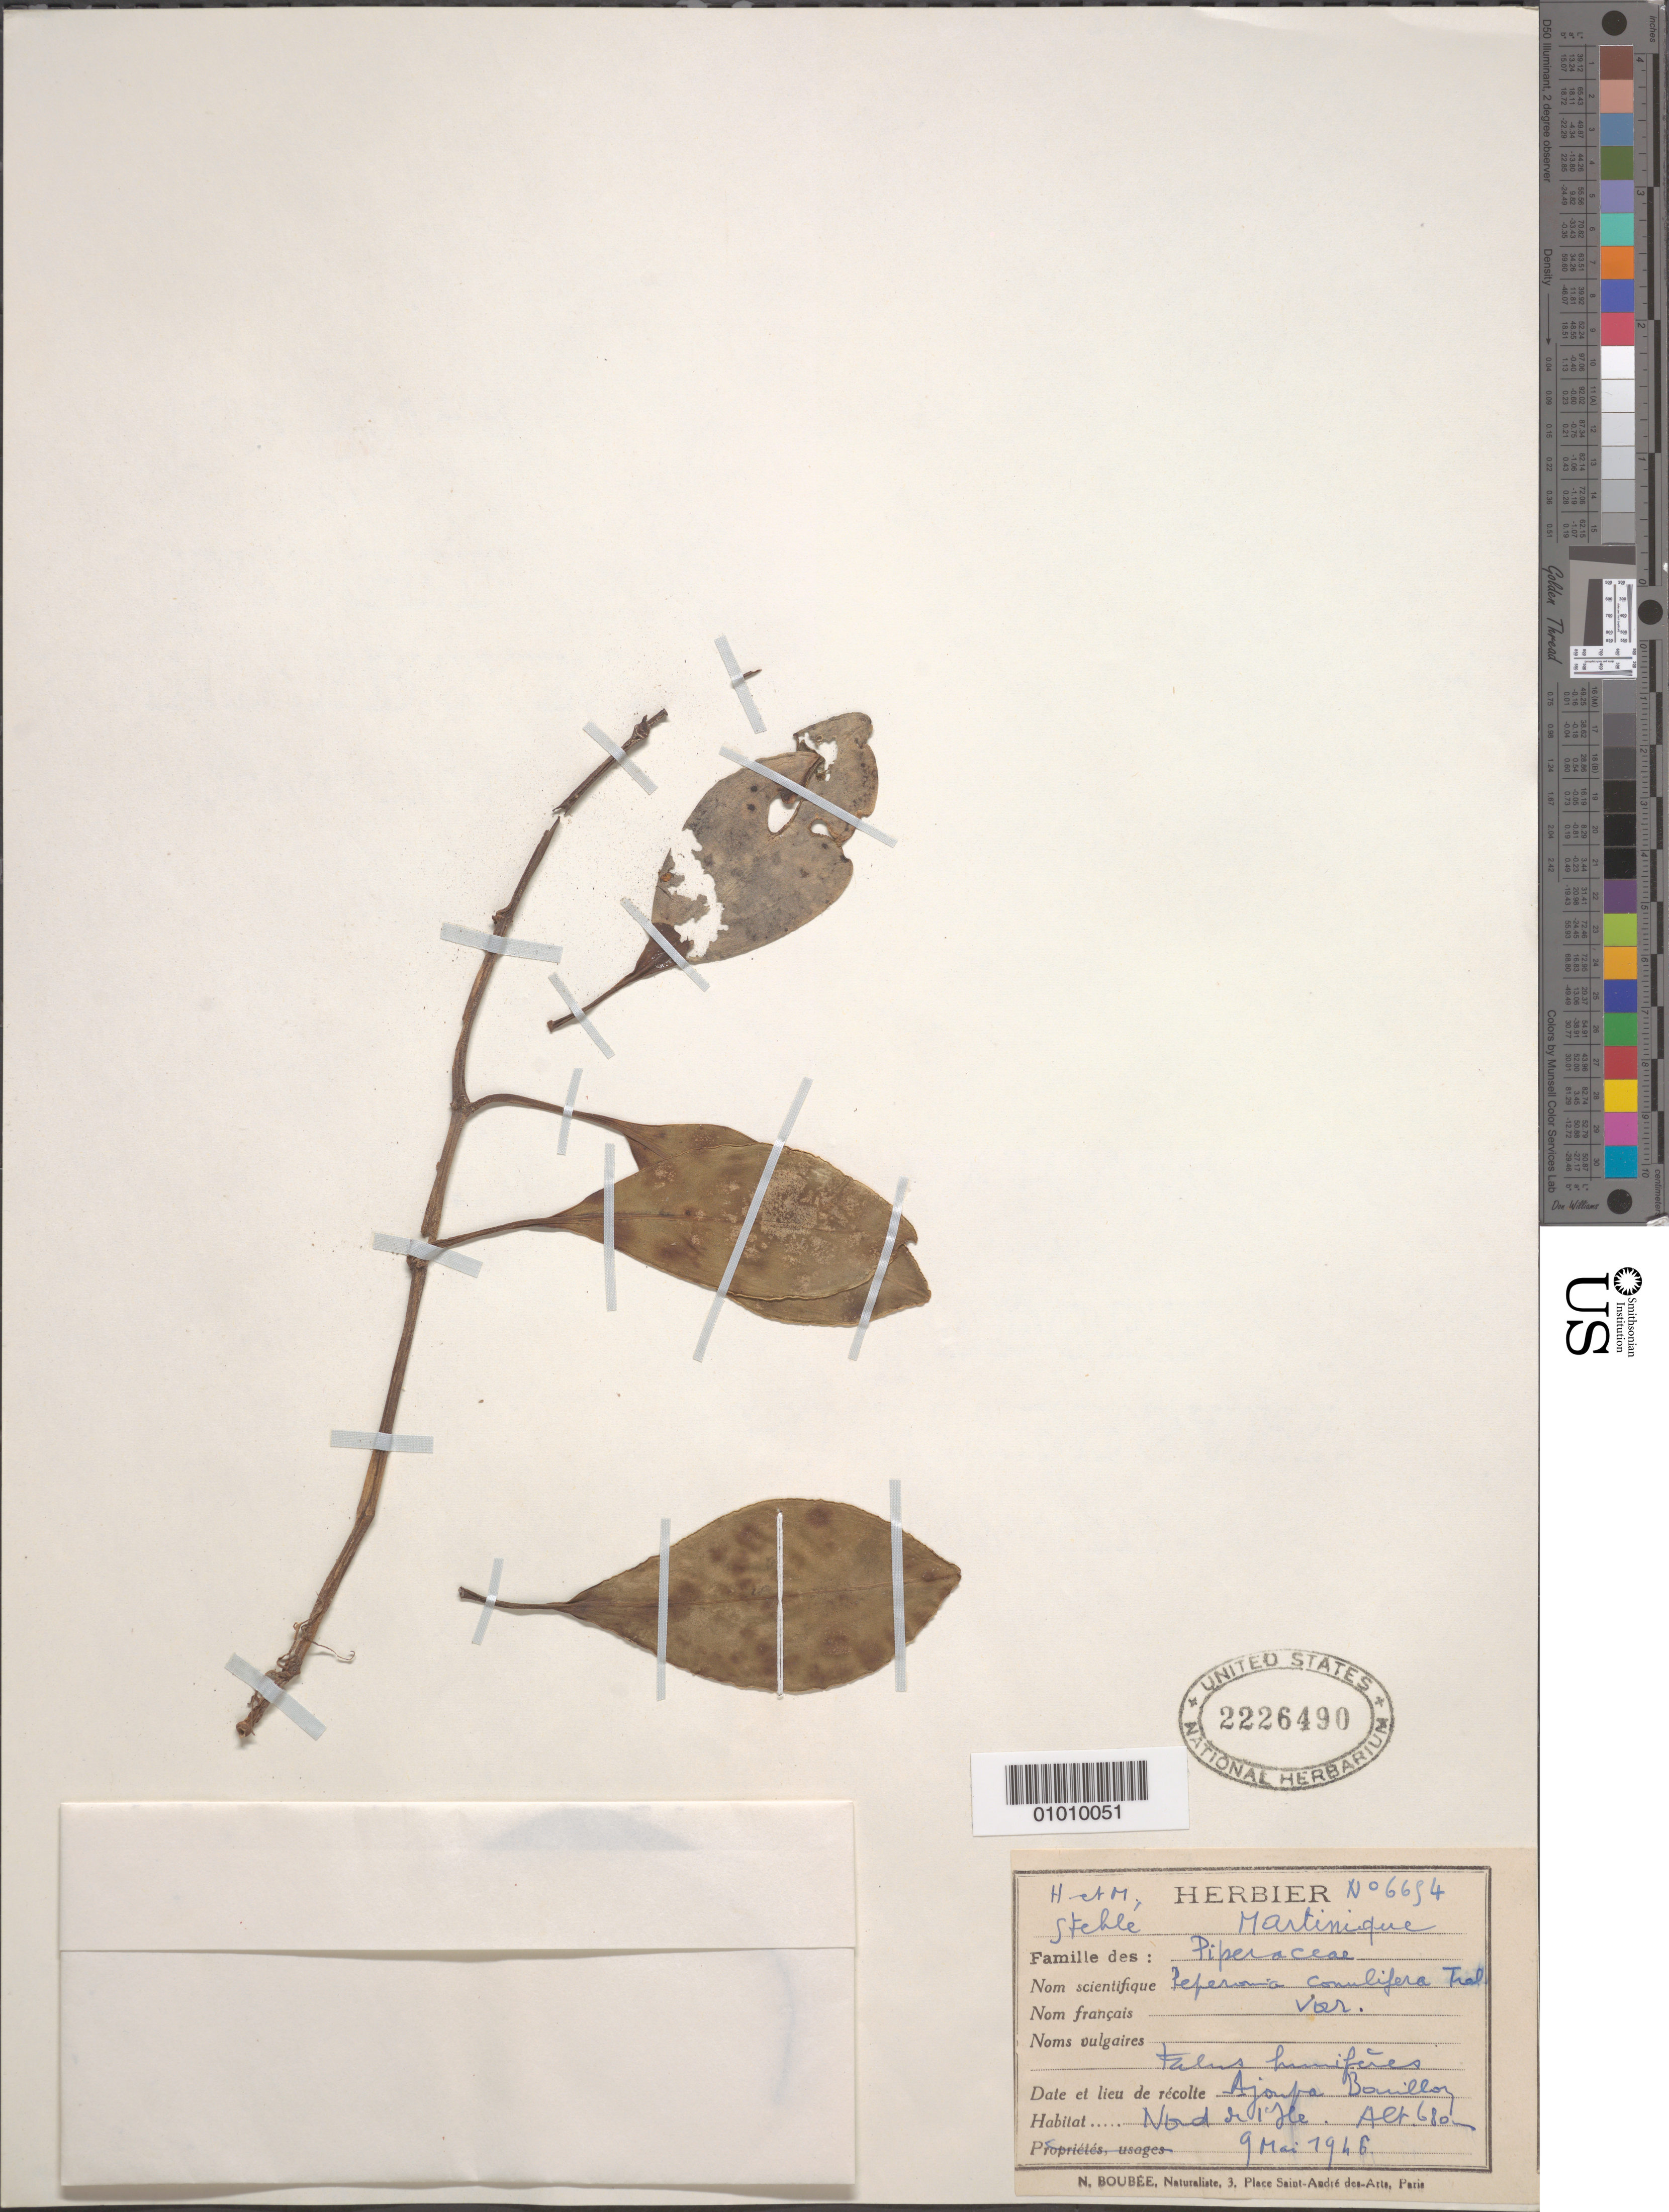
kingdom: Plantae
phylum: Tracheophyta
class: Magnoliopsida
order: Piperales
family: Piperaceae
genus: Peperomia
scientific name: Peperomia conulifera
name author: Trel. ex Stehlé & Quentin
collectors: H. Stehlé & M. Stehlé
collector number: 6654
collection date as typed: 09 May 1946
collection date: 1946-05-09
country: Martinique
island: Martinique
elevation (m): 680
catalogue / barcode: US 2226490